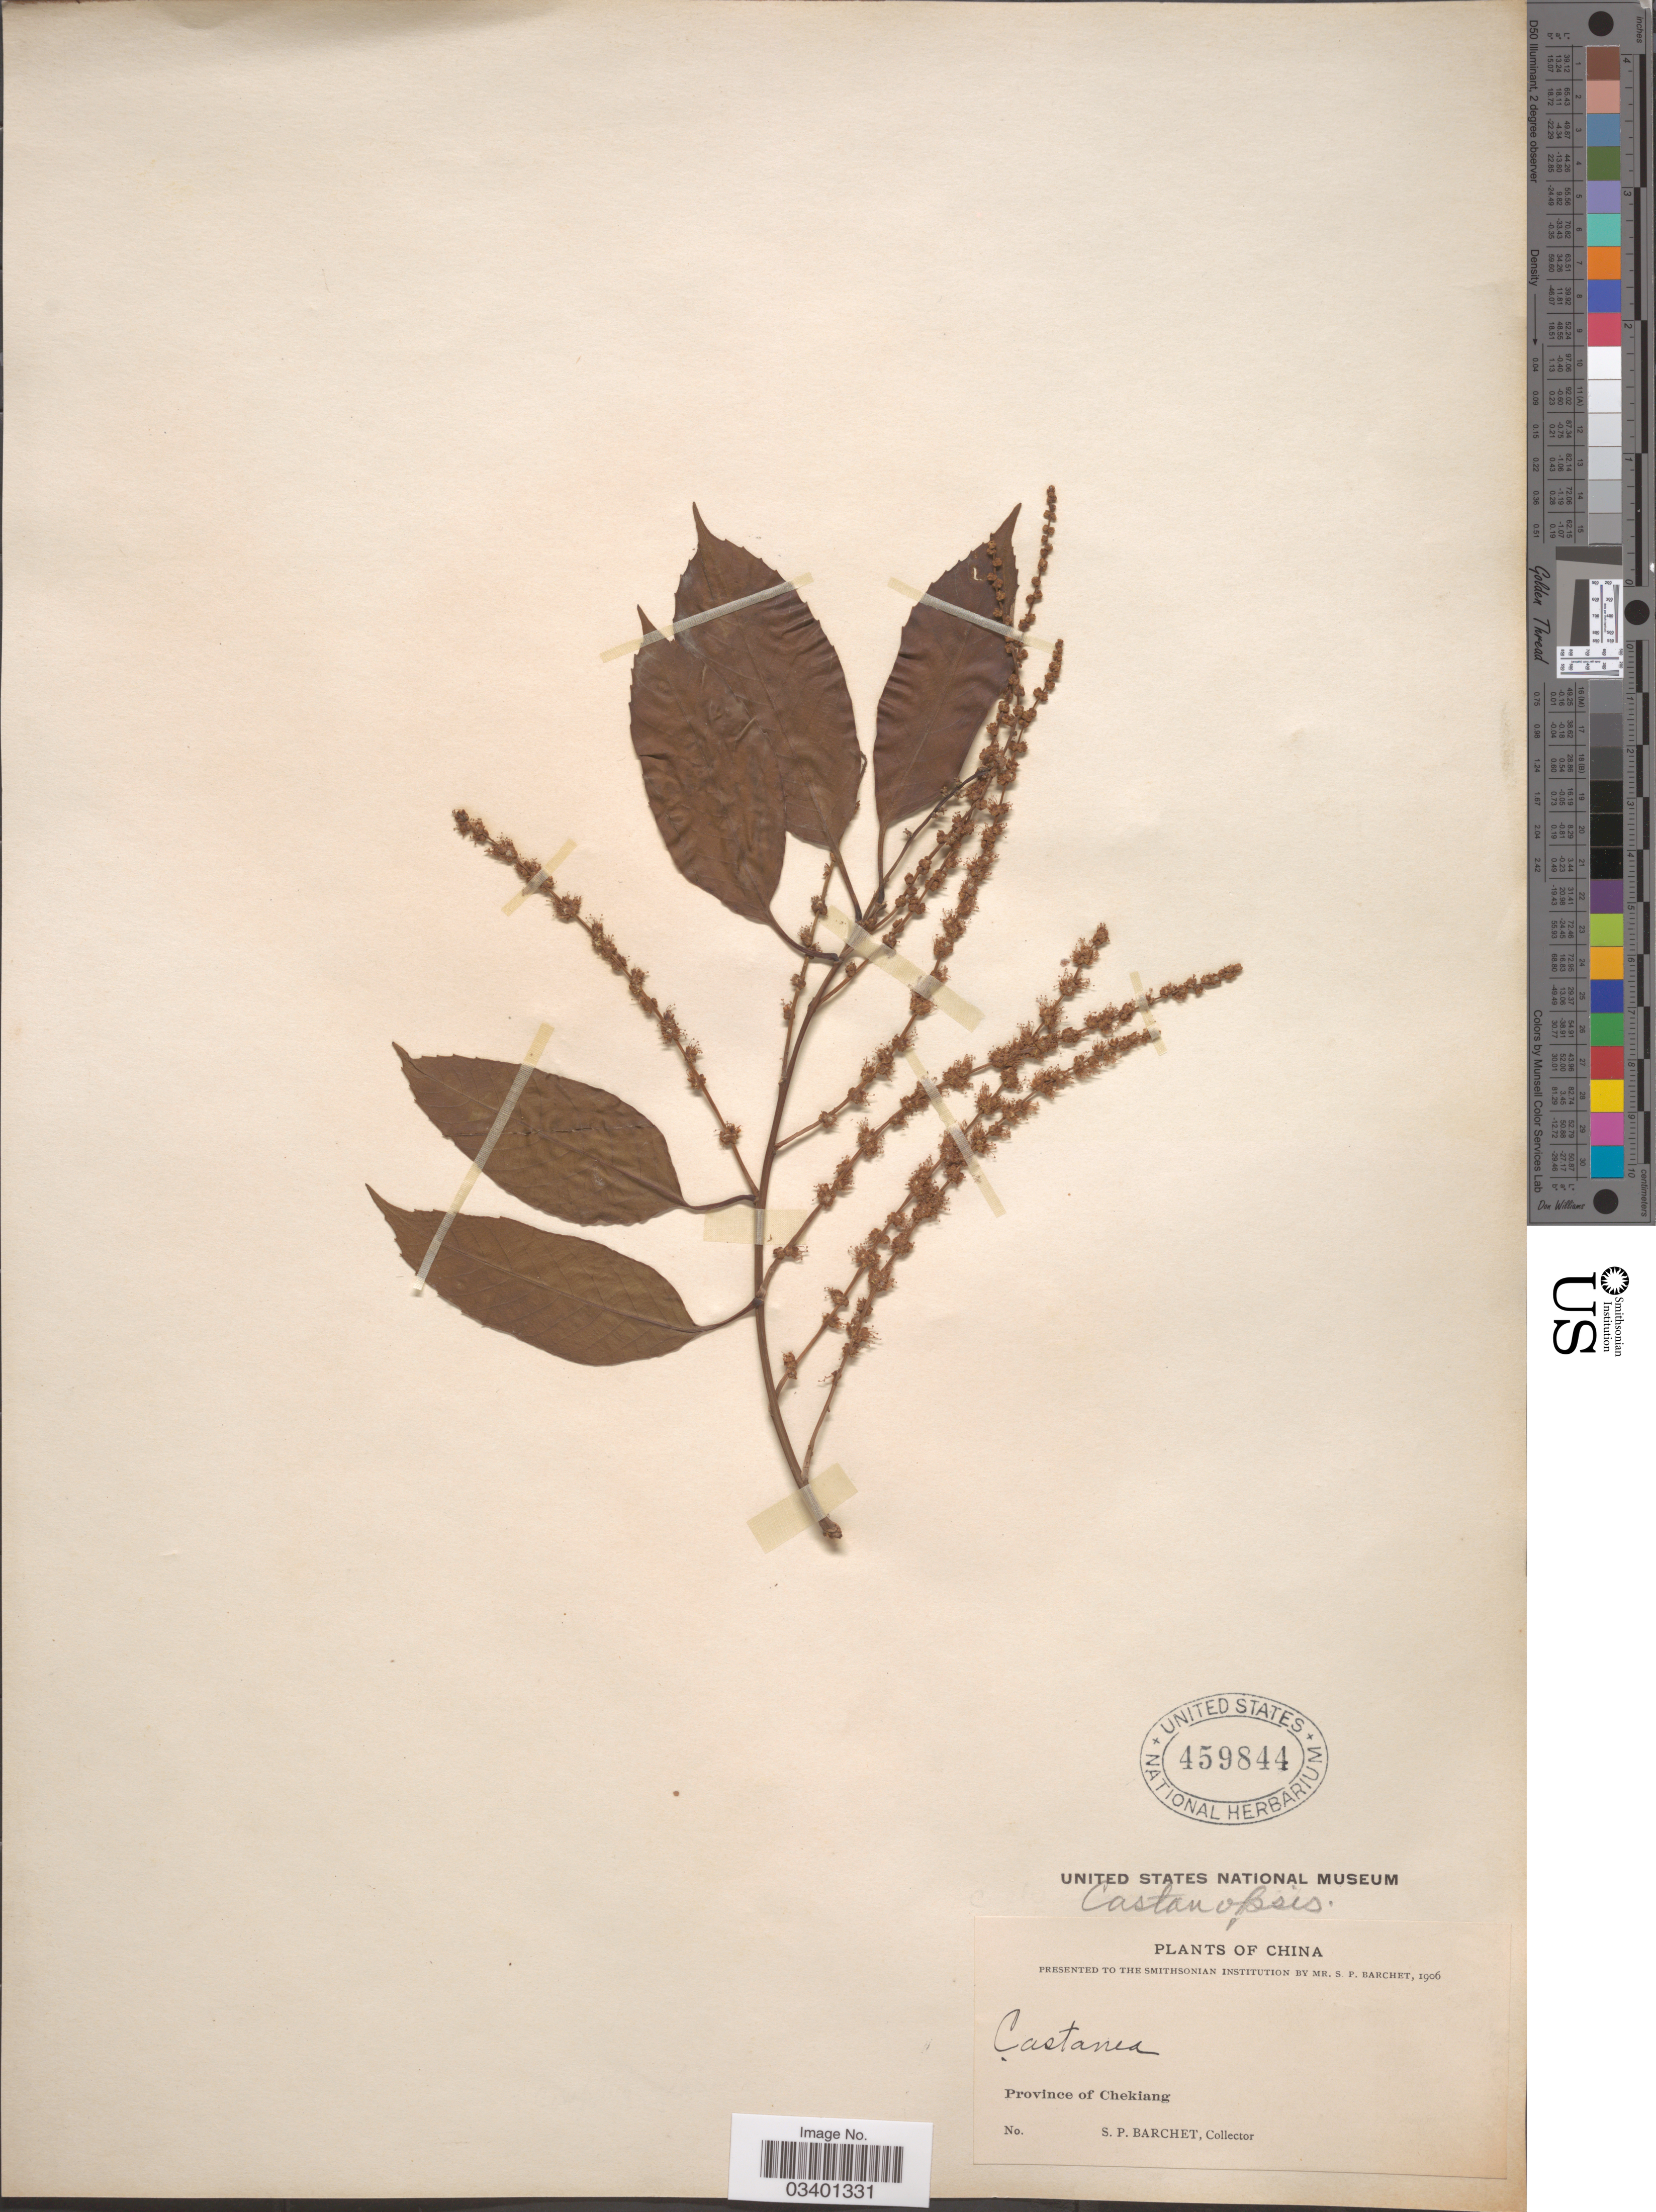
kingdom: Plantae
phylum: Tracheophyta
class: Magnoliopsida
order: Fagales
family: Fagaceae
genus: Castanopsis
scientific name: Castanopsis sp.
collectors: S. P. Barchet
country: China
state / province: Zhejiang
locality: Province of Chekiang.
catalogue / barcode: US 459844